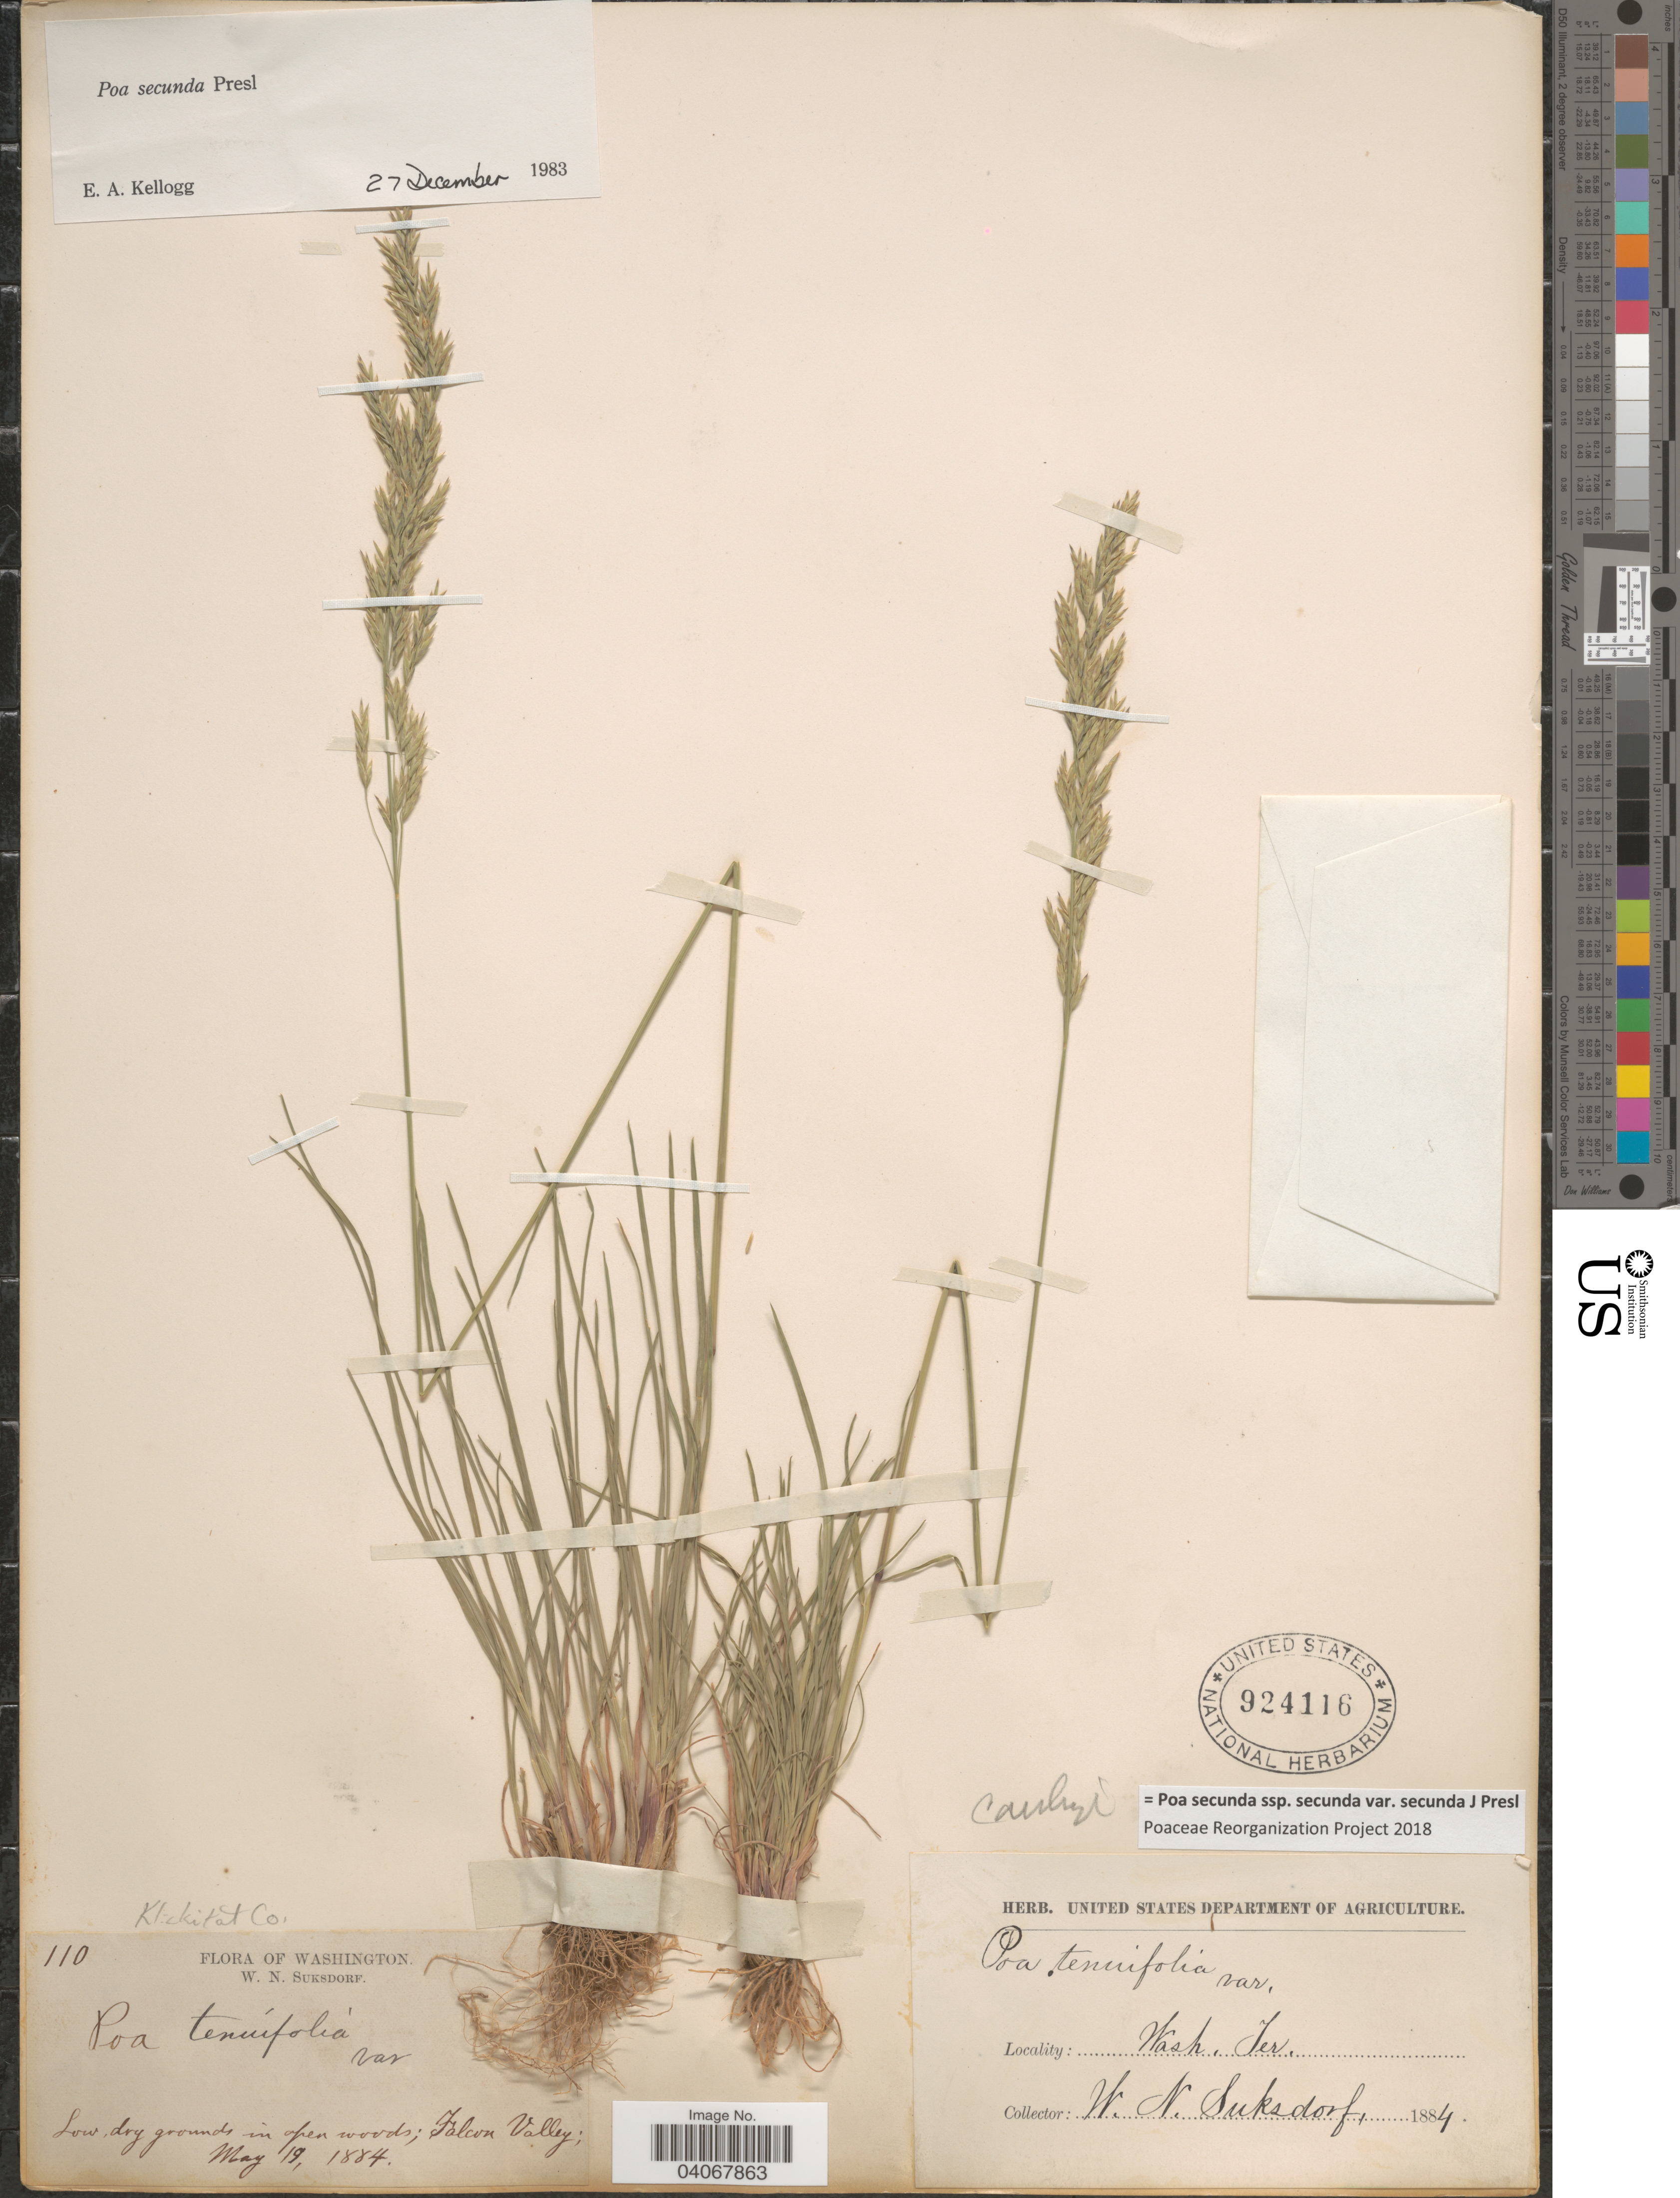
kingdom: Plantae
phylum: Tracheophyta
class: Liliopsida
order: Poales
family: Poaceae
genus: Poa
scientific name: Poa secunda subsp. secunda var. secunda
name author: J. Presl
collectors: W. N. Suksdorf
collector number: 110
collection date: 1884-05-19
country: United States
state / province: Washington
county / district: Klickitat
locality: Low dry grounds in open woods; Falcon Valley. Wash. Ter. Klickitat Co.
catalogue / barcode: US 924116